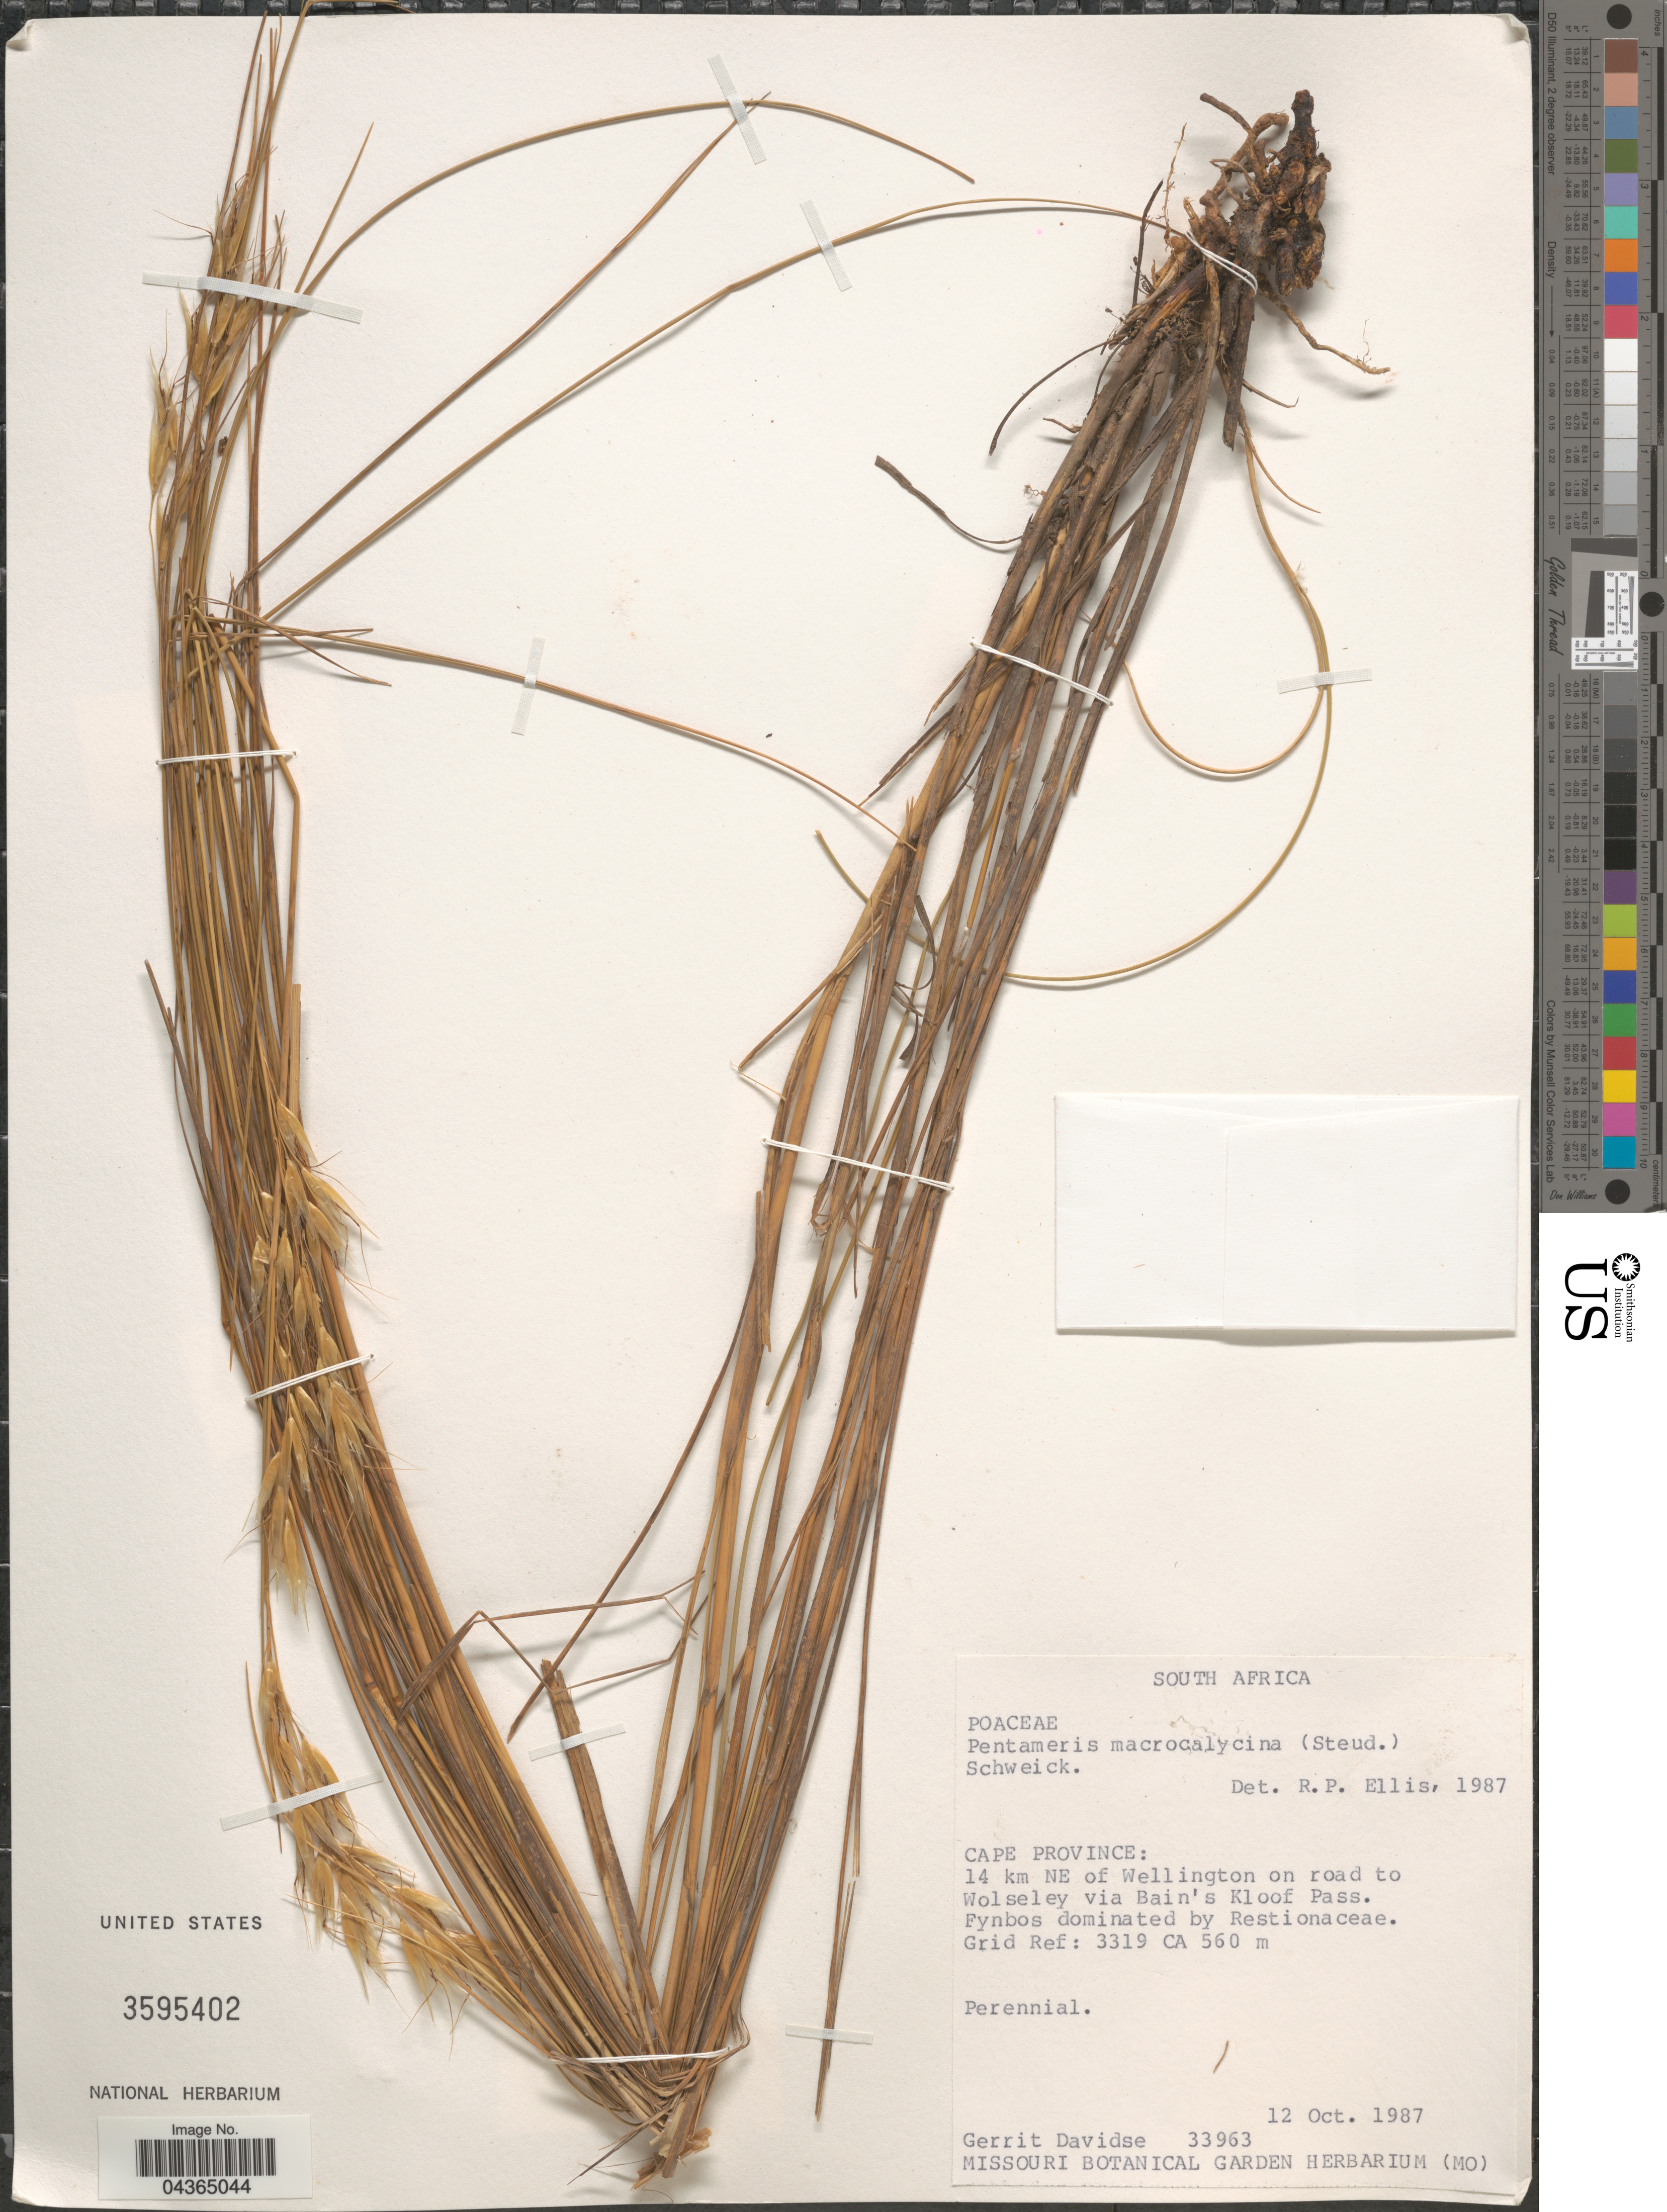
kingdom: Plantae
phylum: Tracheophyta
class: Liliopsida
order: Poales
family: Poaceae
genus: Pentameris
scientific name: Pentameris macrocalycina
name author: (Steud.) Schweick.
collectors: G. Davidse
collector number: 33963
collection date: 1987-10-12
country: South Africa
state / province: Western Cape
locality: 14 km NE of Wellington on road to Wolseley via Bain's Kloof Pass. Grid Ref: 3319 CA.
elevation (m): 560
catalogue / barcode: US 3595402